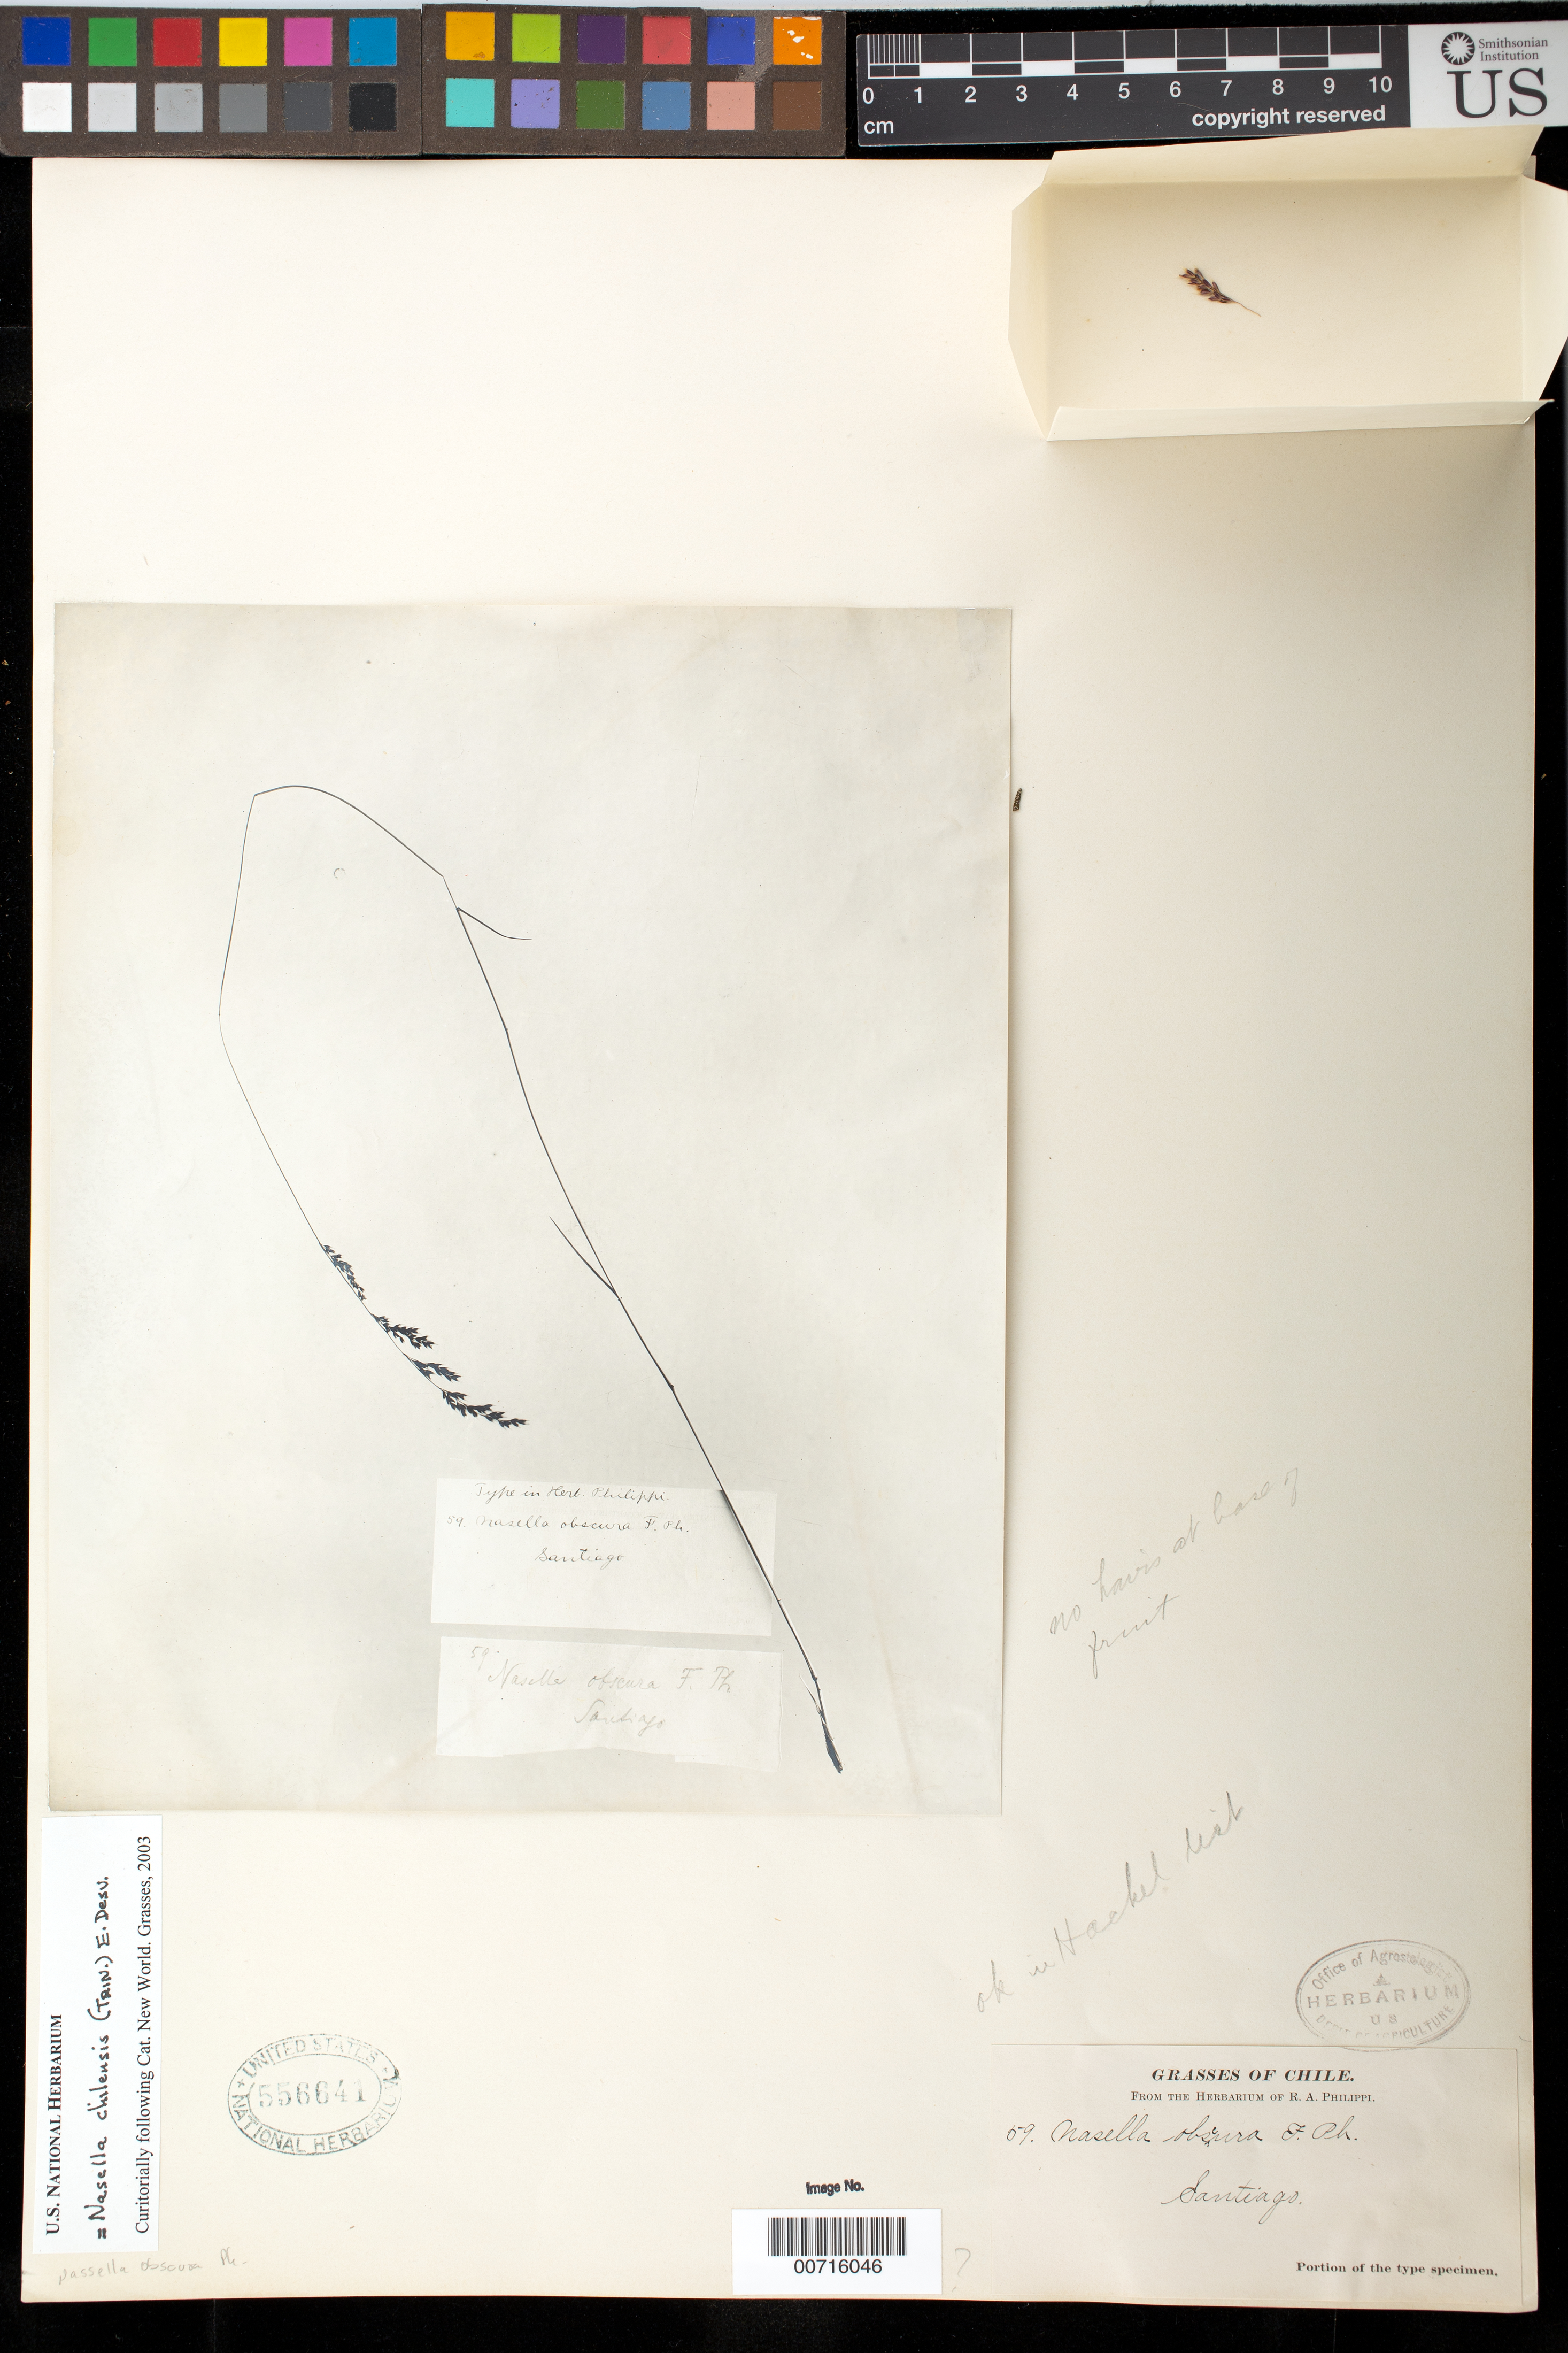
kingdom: Plantae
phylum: Tracheophyta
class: Liliopsida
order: Poales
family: Poaceae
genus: Nassella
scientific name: Nassella obscura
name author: F. Phil.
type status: Type Collection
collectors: ex. herb. R.A. Philippi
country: Chile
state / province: Región Metropolitana (RM)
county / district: Santiago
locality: Santiago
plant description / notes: Photograph and fragmentary material of type specimen ex herb. R.A. Philippi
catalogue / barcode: US 556641